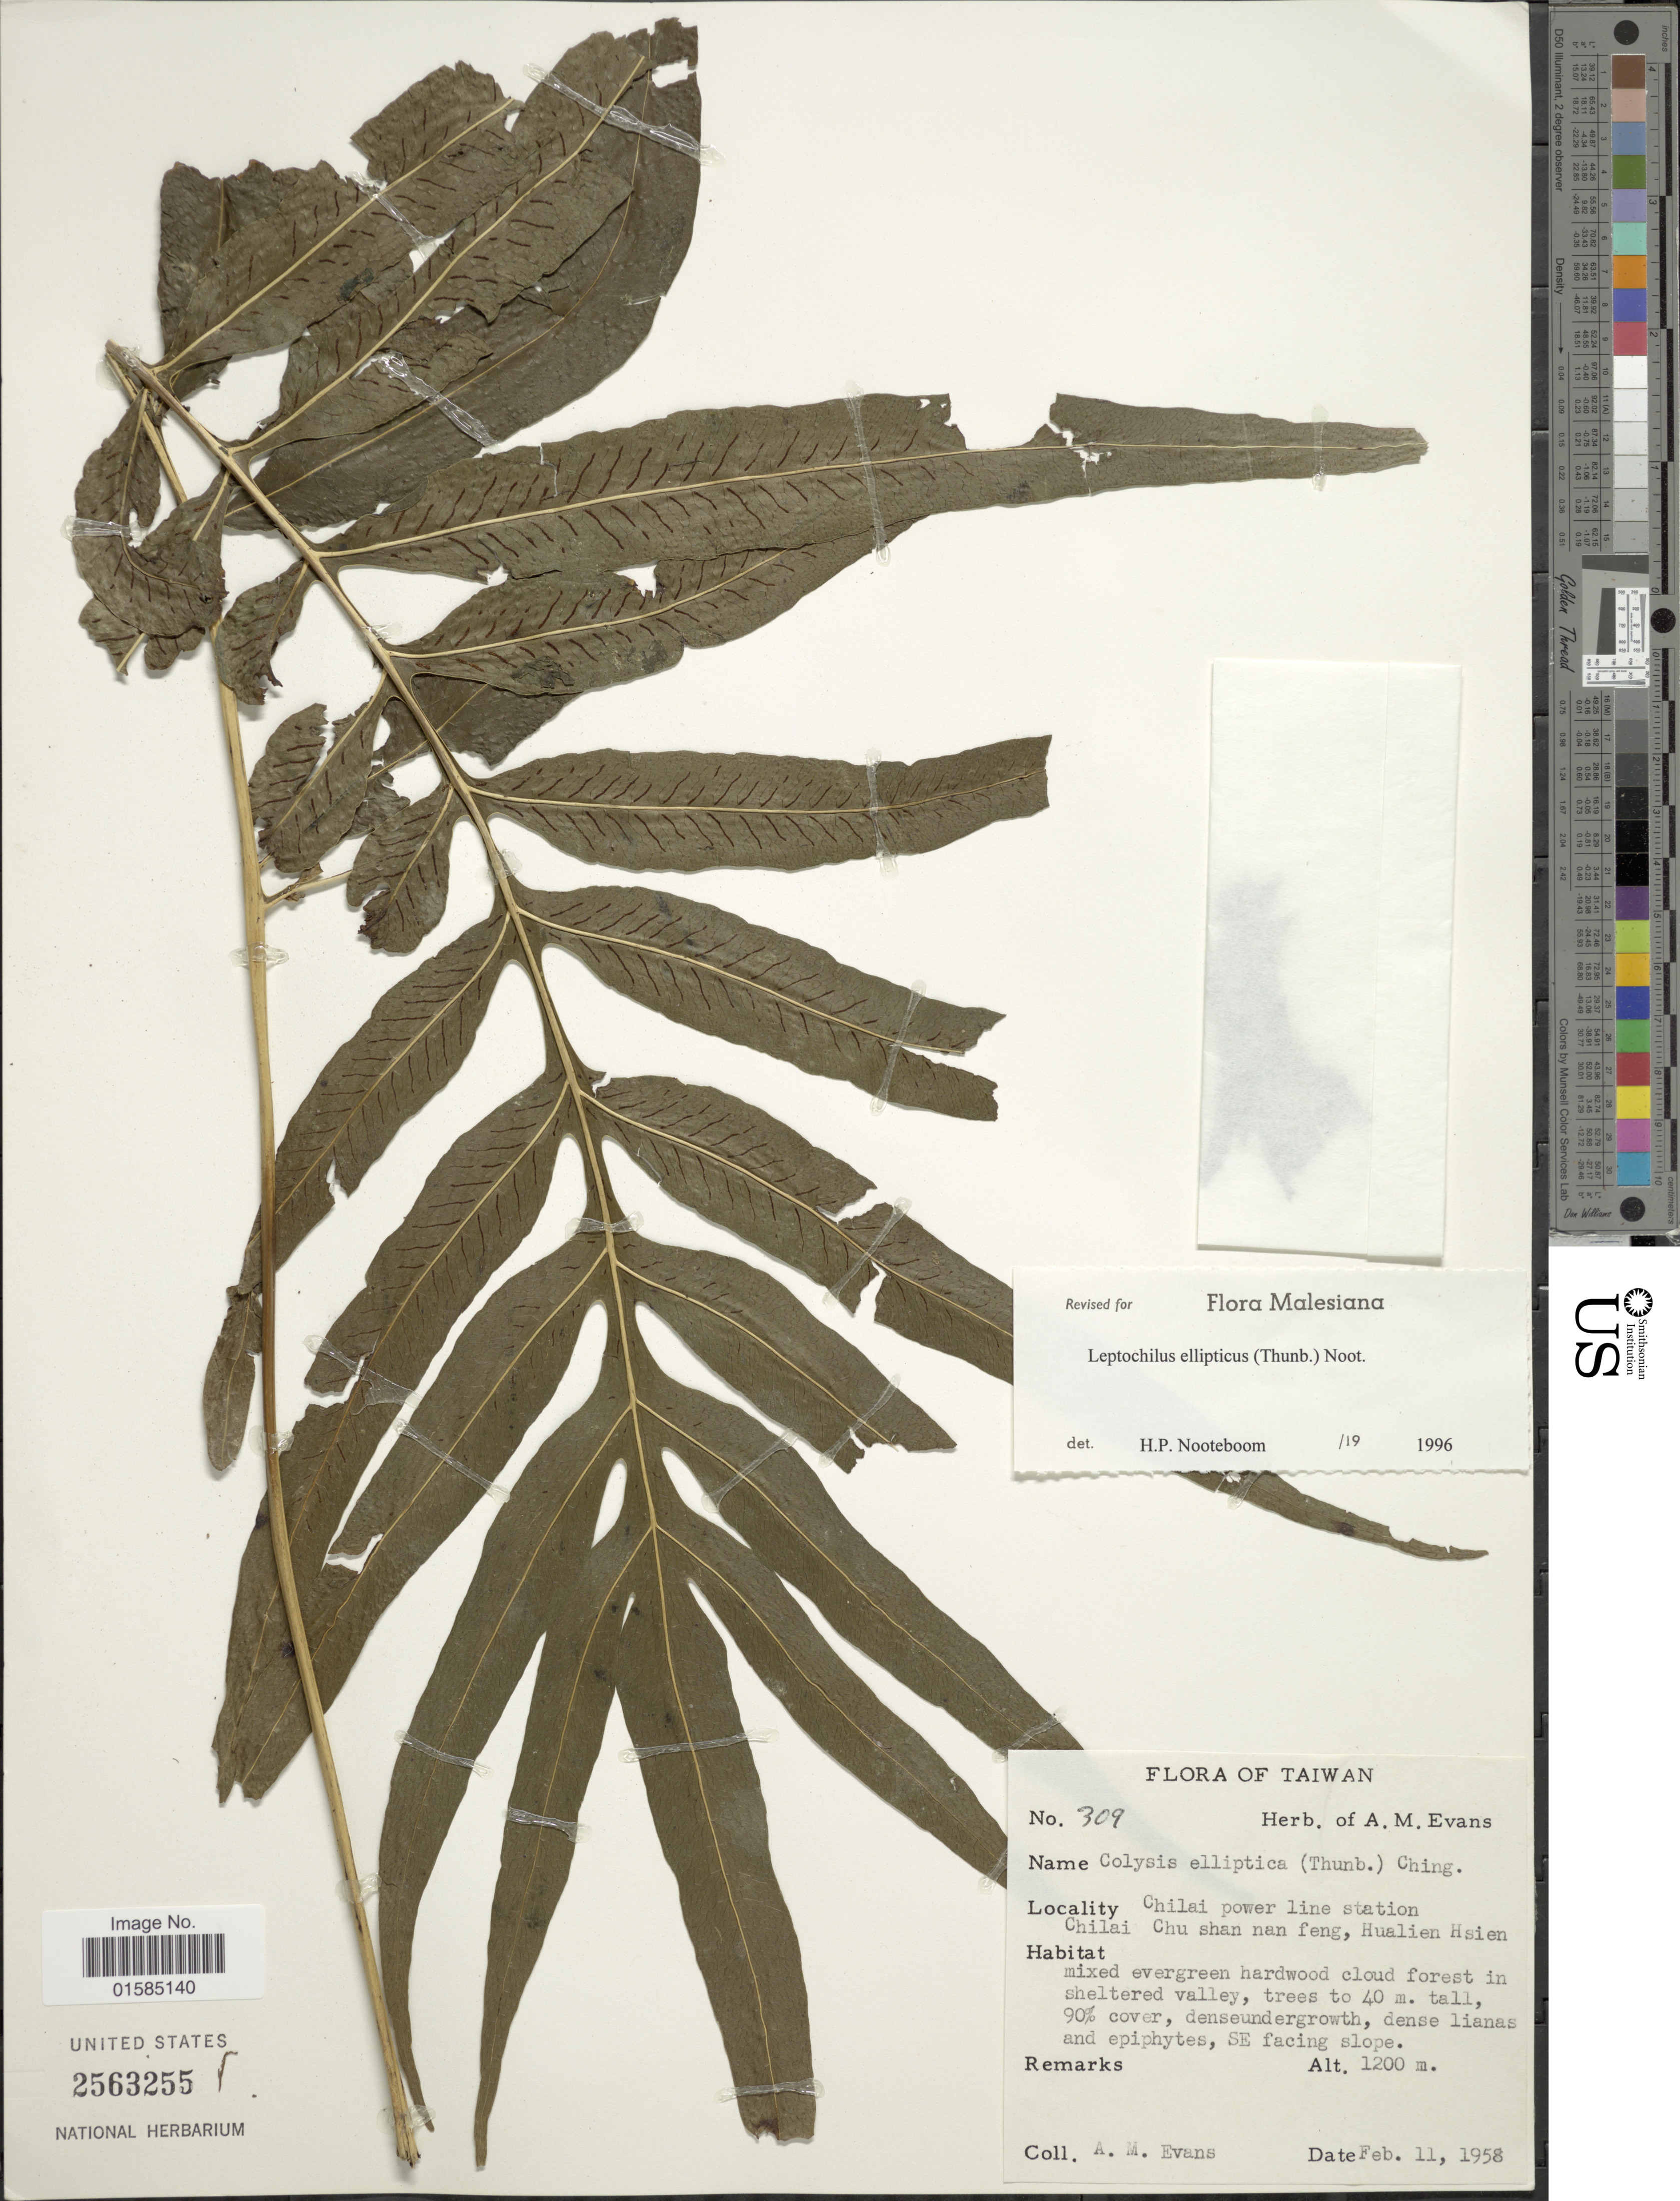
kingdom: Plantae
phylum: Tracheophyta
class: Polypodiopsida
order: Polypodiales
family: Polypodiaceae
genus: Leptochilus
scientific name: Leptochilus ellipticus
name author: (Thunb.) Noot.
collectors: A. M. Evans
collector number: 309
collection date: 1958-02-11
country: Taiwan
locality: Taiwan, Chilai power line station Chilai Chu shan nan feng,hualien Hsien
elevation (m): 1200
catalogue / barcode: US 2563255